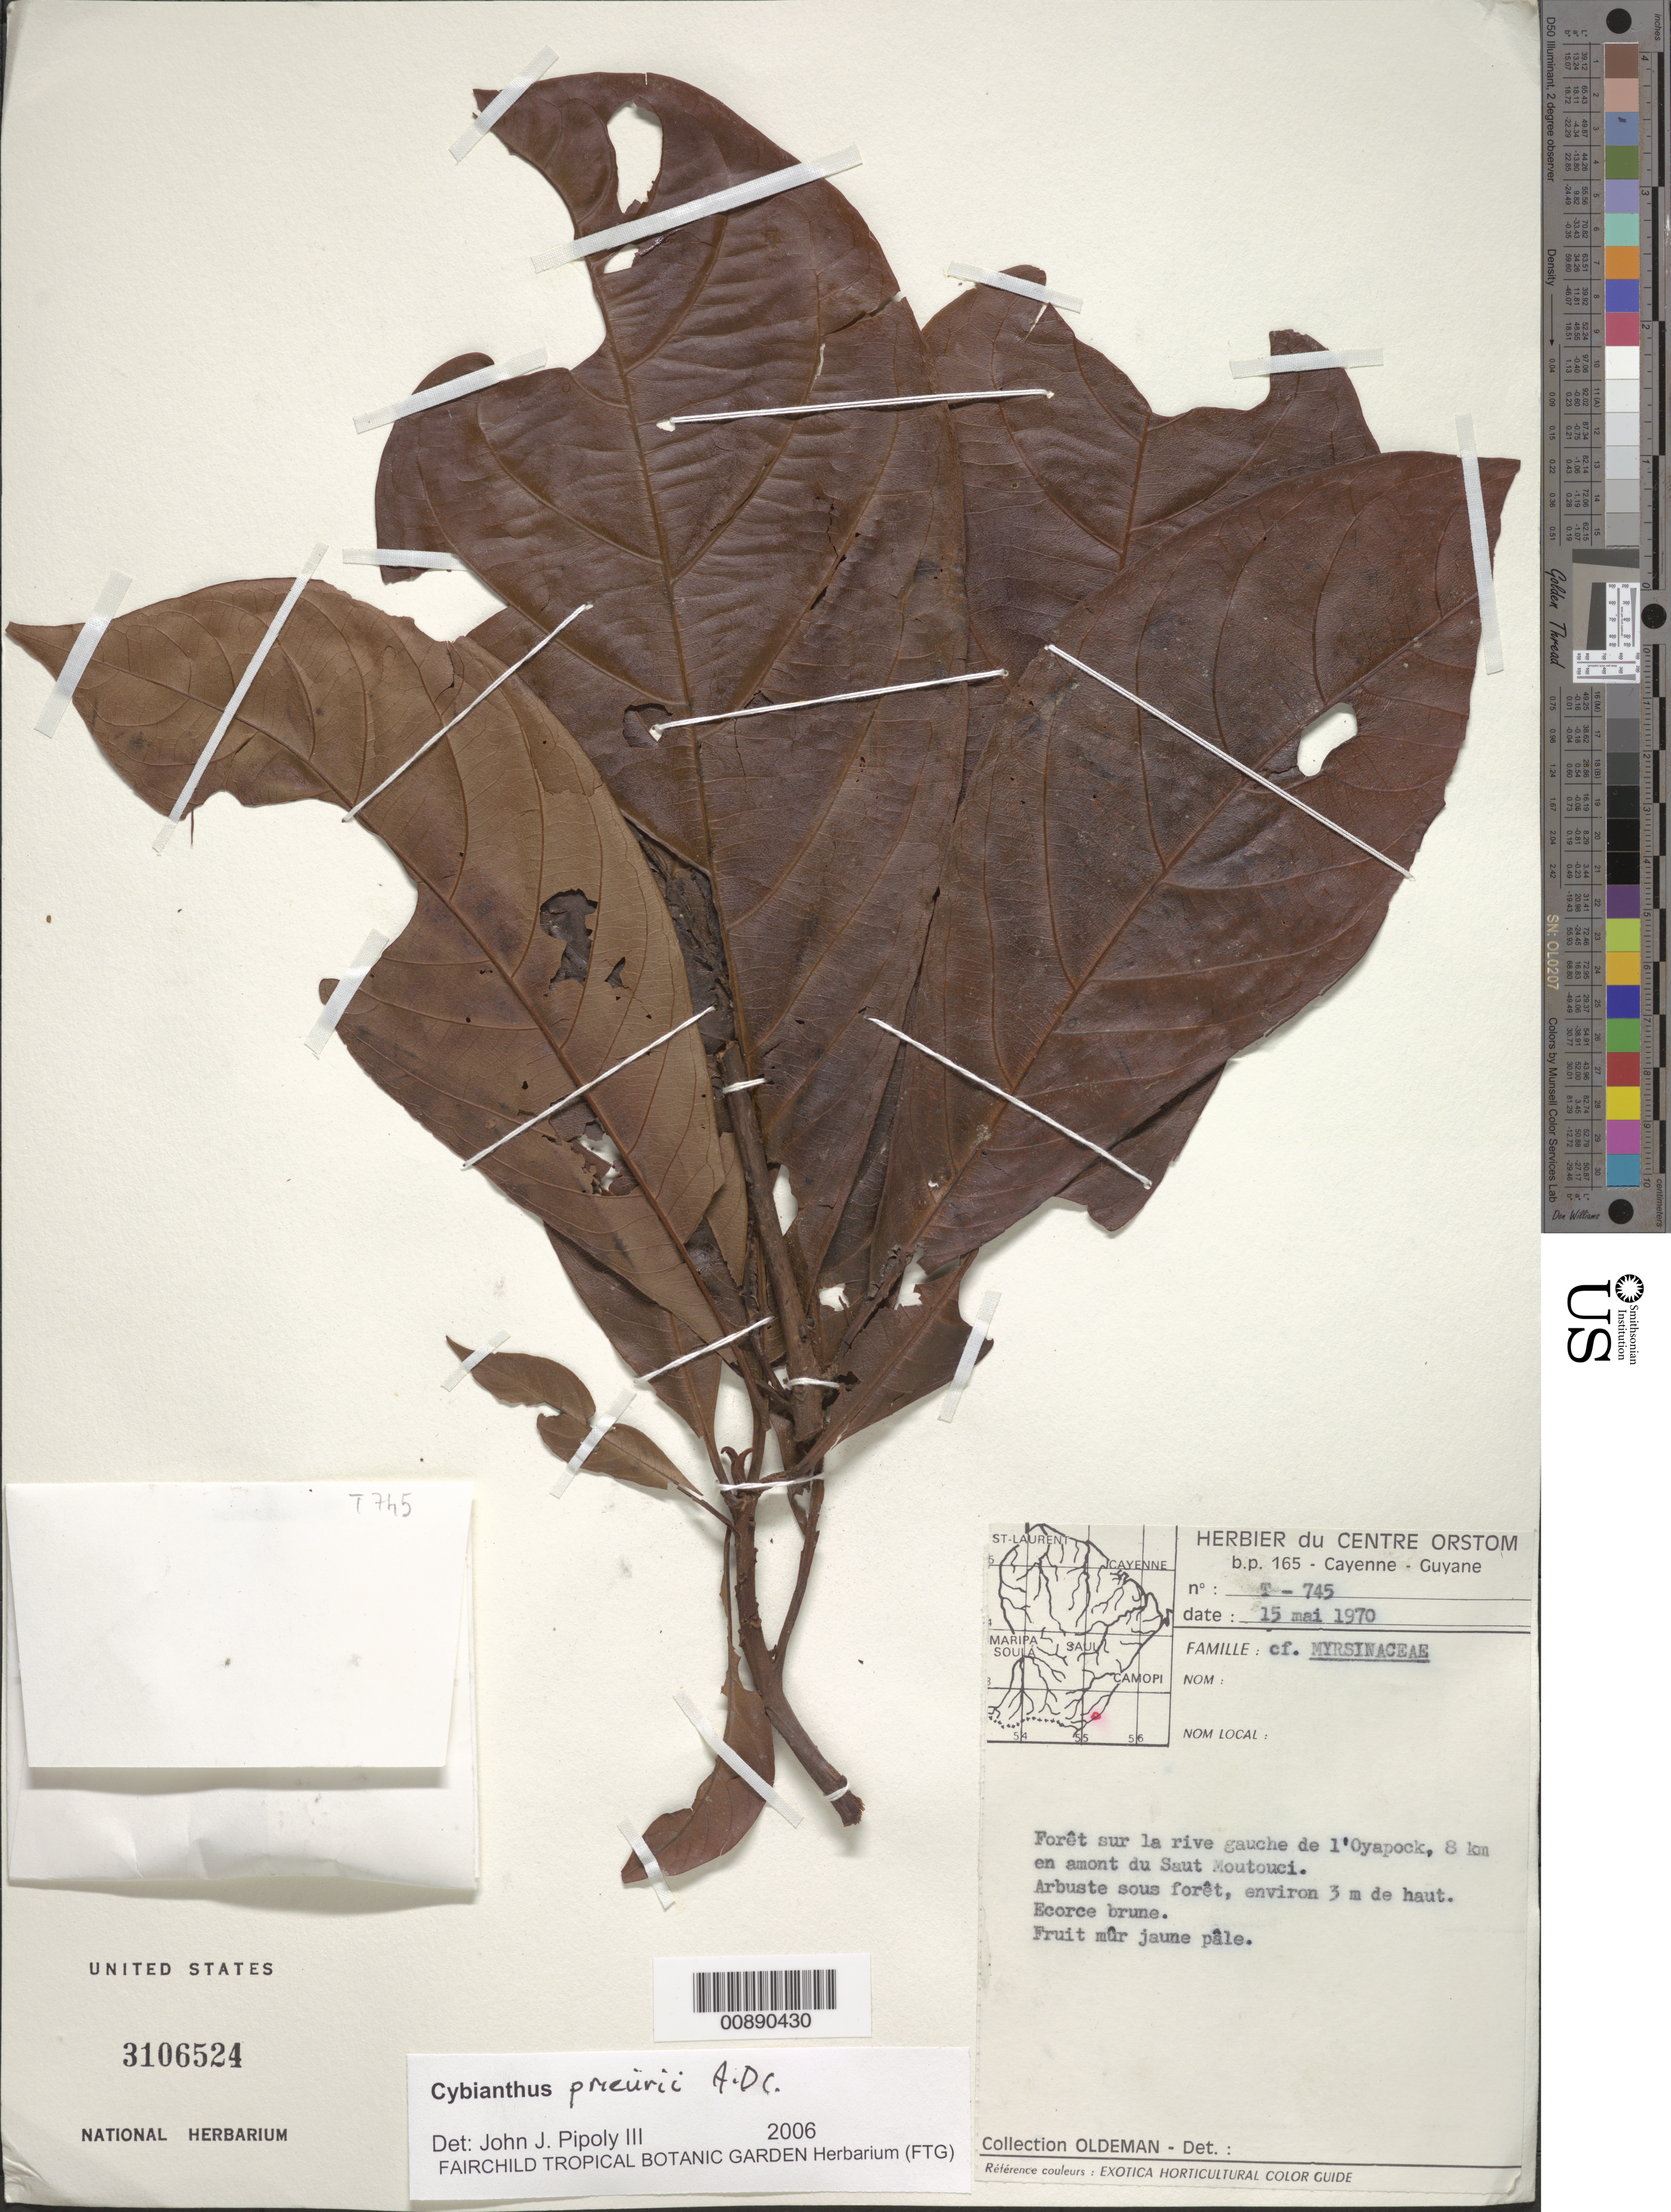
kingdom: Plantae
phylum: Tracheophyta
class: Magnoliopsida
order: Ericales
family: Primulaceae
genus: Cybianthus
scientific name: Cybianthus prieurii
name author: A. DC.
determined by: Pipoly, J. J., III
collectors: R. Oldeman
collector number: T 745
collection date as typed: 15-May-70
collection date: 1970-05-15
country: French Guiana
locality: Oyapock, 8 km en amont du Saut Moutouci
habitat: Forêt sur la rive gauche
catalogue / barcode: US 3106524